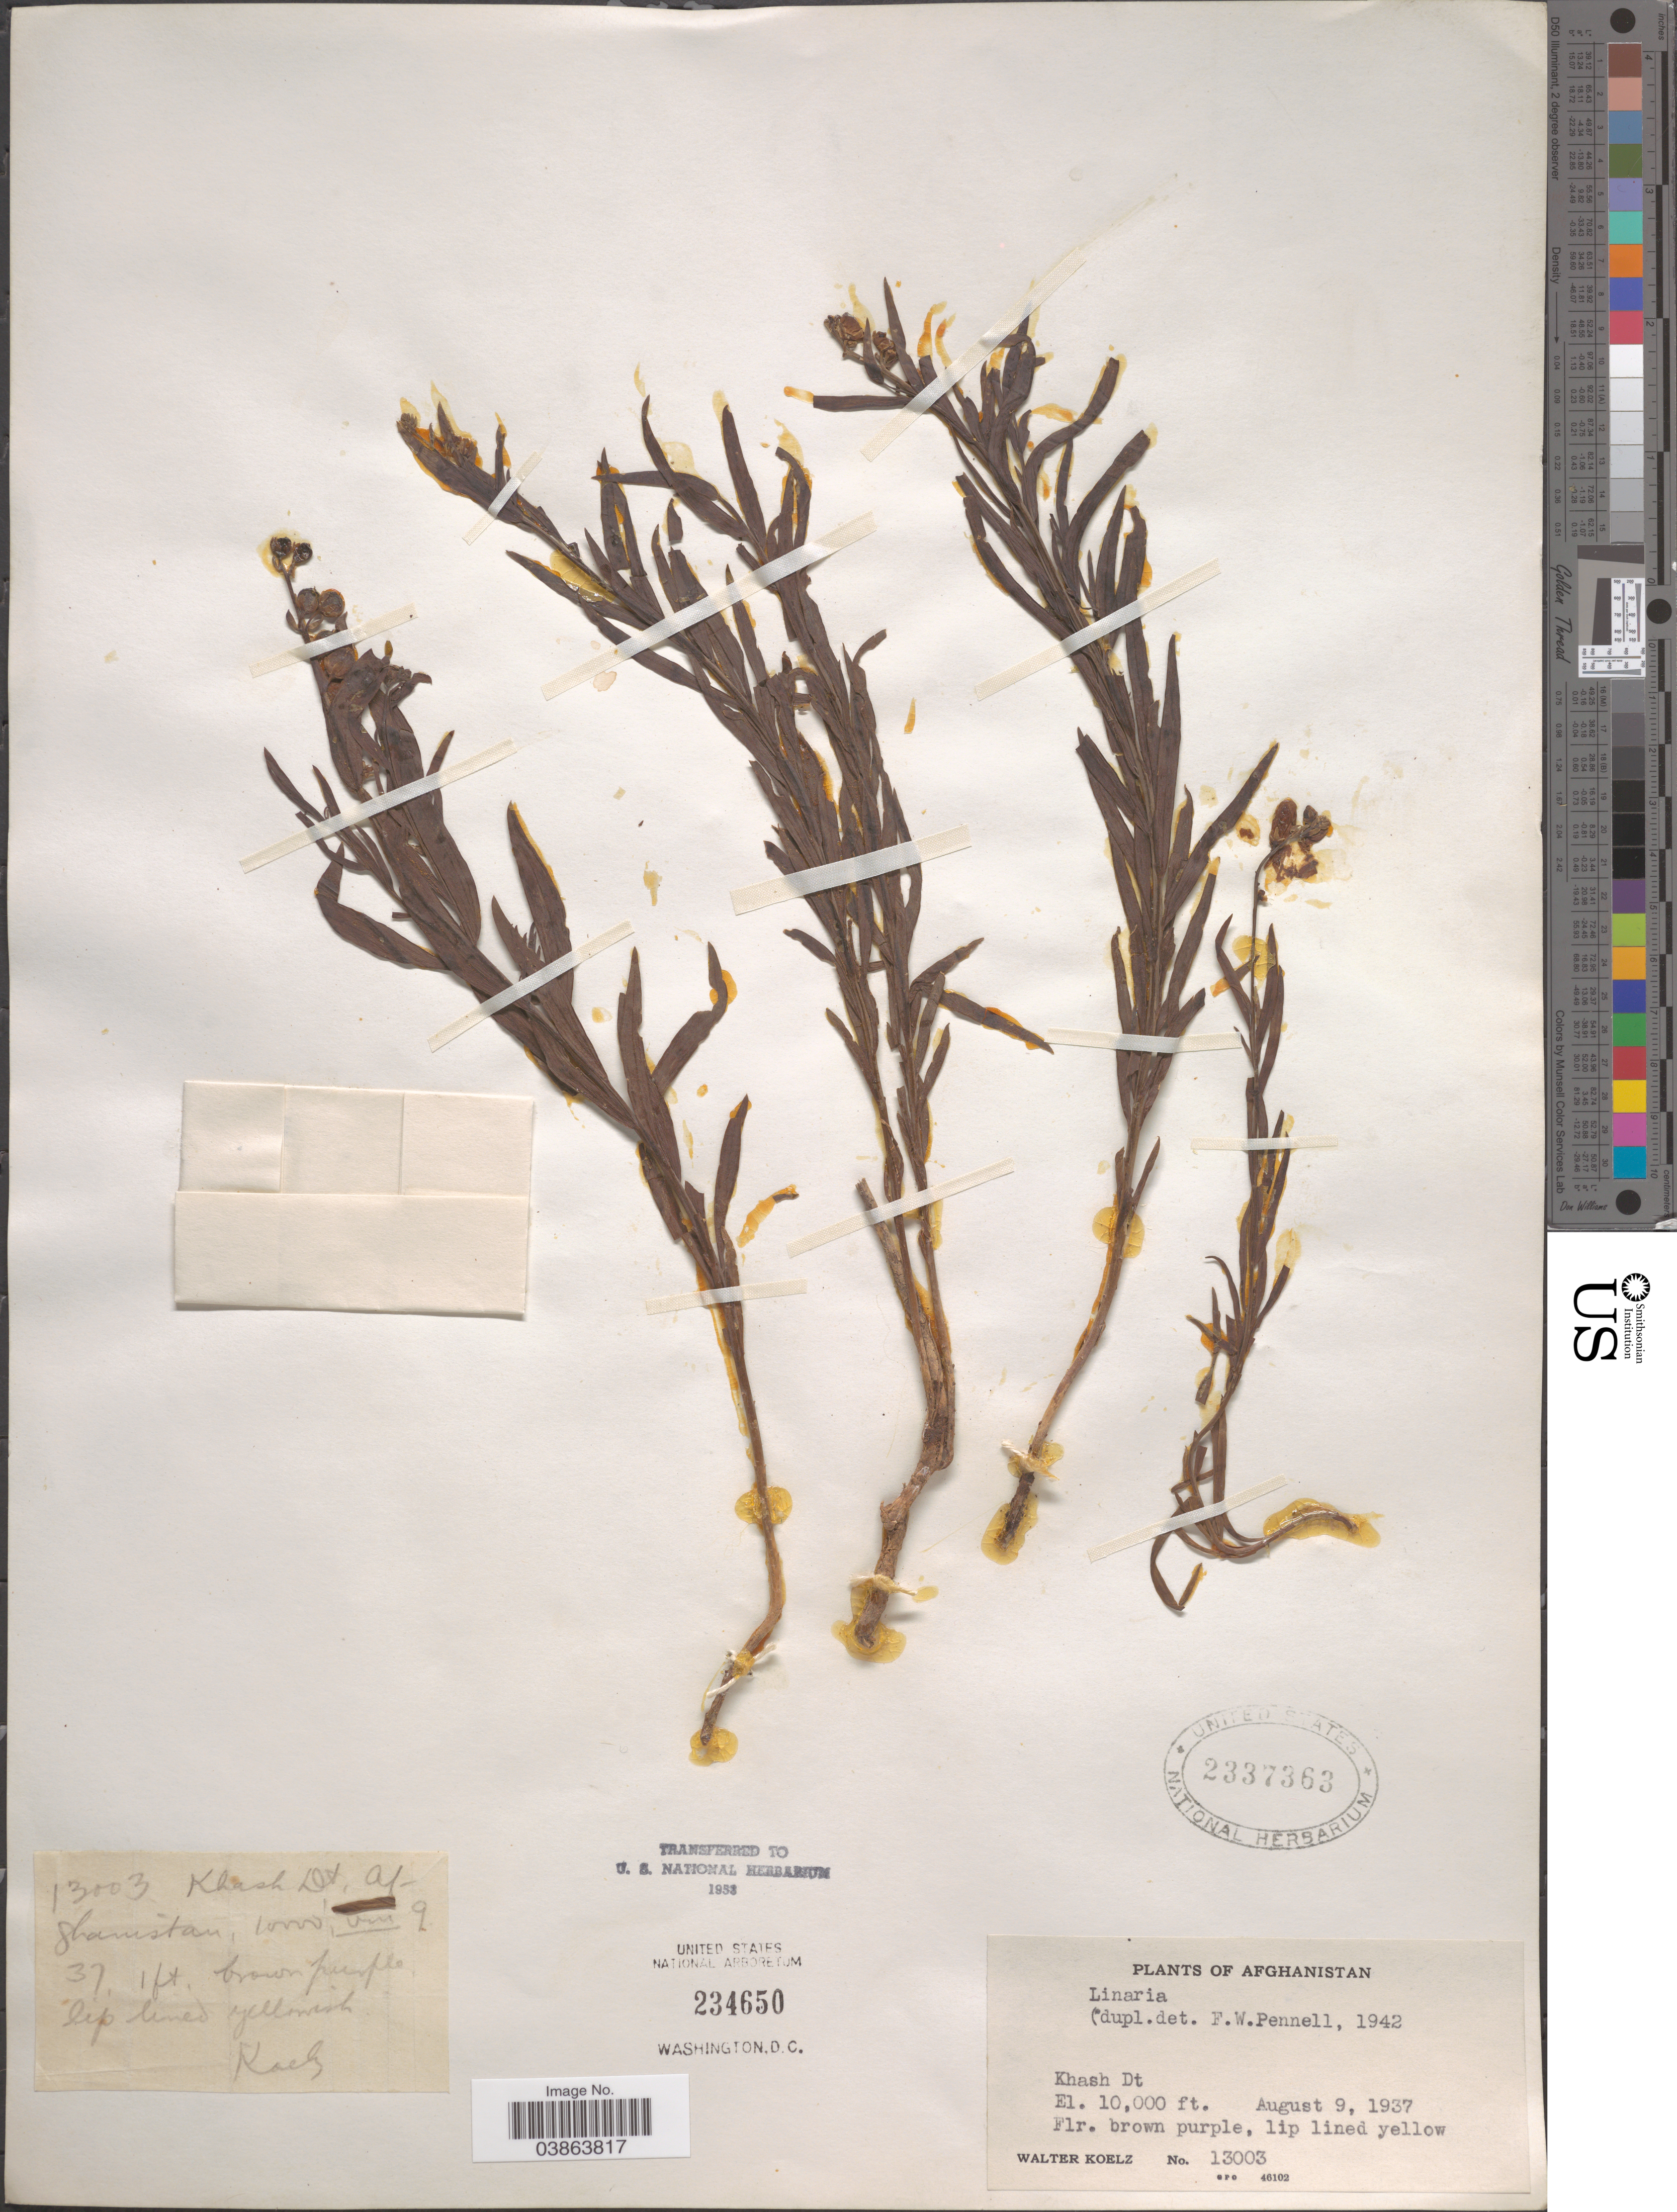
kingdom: Plantae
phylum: Tracheophyta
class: Magnoliopsida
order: Lamiales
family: Plantaginaceae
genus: Linaria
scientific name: Linaria sp.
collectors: W. N. Koelz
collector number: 13003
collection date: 1937-08-09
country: Afghanistan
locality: Khash Dt.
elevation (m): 3048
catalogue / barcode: US 2337363